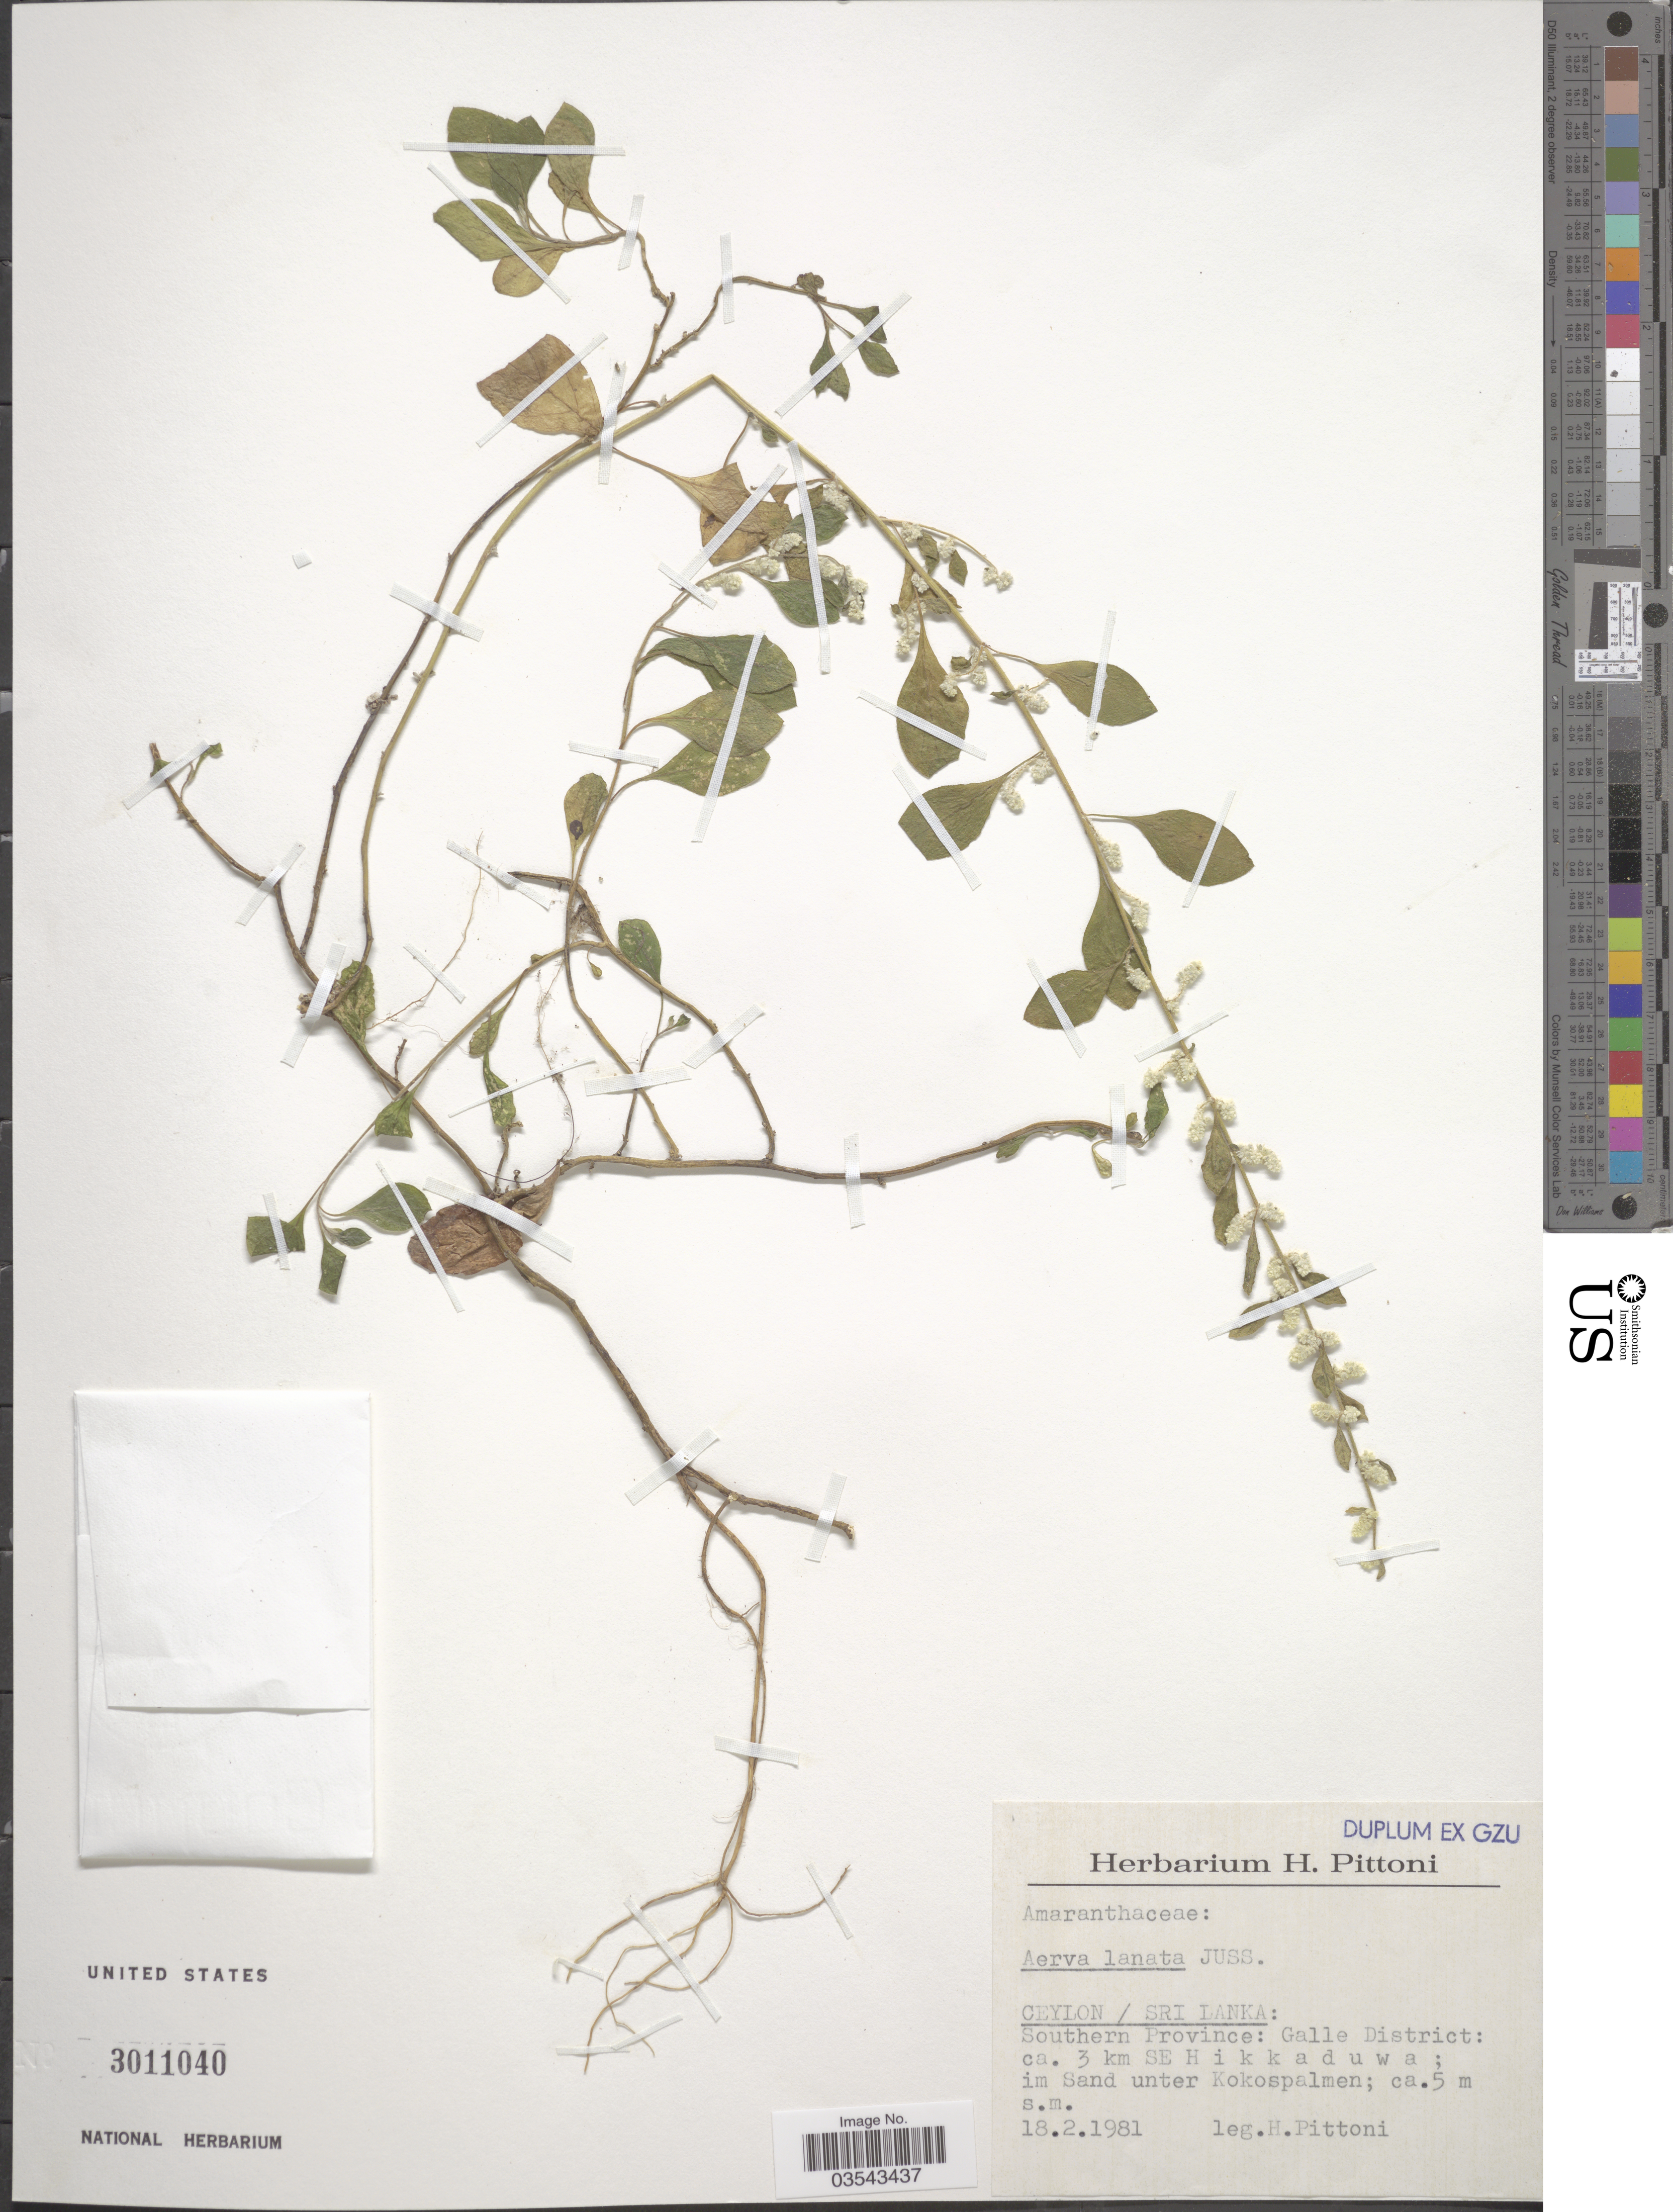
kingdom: Plantae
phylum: Tracheophyta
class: Magnoliopsida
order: Caryophyllales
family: Amaranthaceae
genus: Ouret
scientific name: Ouret lanata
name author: (L.) Kuntze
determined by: U.S. National Herbarium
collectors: H. Pittoni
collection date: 1981-02-18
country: Sri Lanka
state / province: Southern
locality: Ceylon. Galle District: ca. 3 km SE Hikkaduwa; im Sand ubter Kokospalmen.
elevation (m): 5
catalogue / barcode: US 3011040